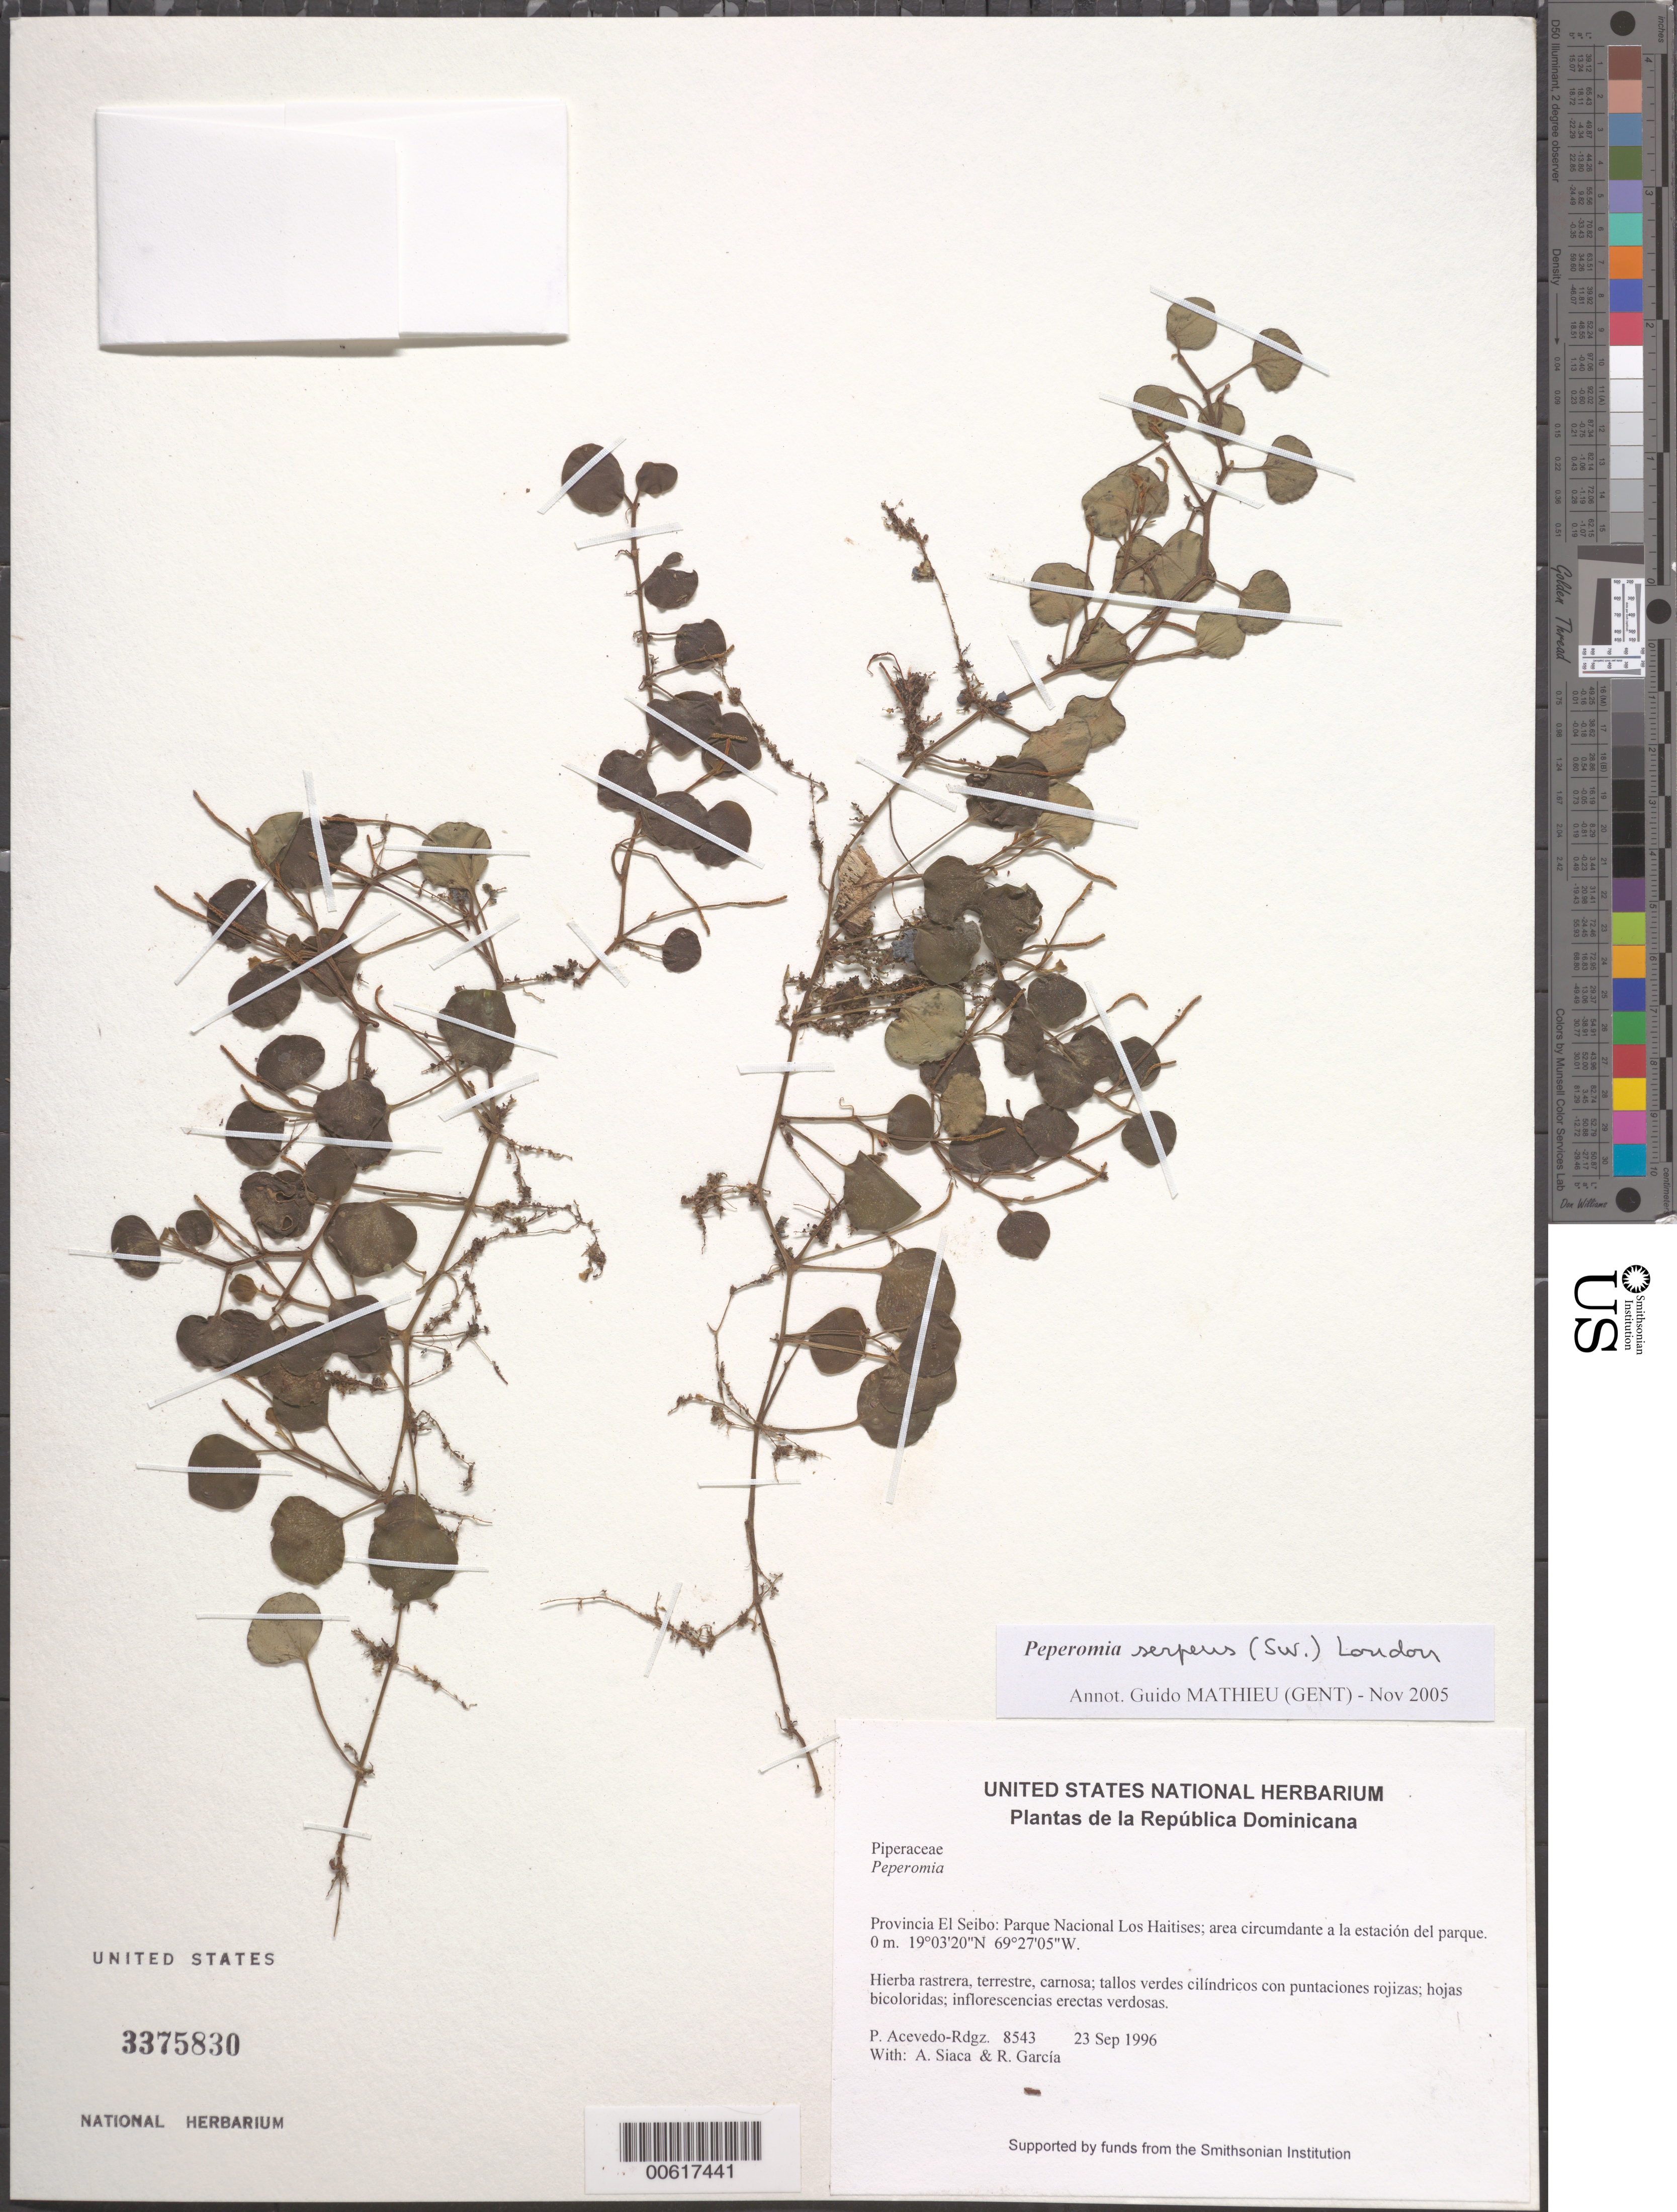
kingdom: Plantae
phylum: Tracheophyta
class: Magnoliopsida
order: Piperales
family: Piperaceae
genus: Peperomia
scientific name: Peperomia serpens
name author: (Sw.) Loudon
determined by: Mathieu, Guido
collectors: P. Acevedo-Rodr., A. Siaca & R. G. García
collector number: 8543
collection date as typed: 23 Sep 1996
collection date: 1996-09-23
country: Dominican Republic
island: Hispaniola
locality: Provincia El Seibo: Parque Nacional Los Haitises; area circumdante a la estación del parque.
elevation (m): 0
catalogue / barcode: US 3375830